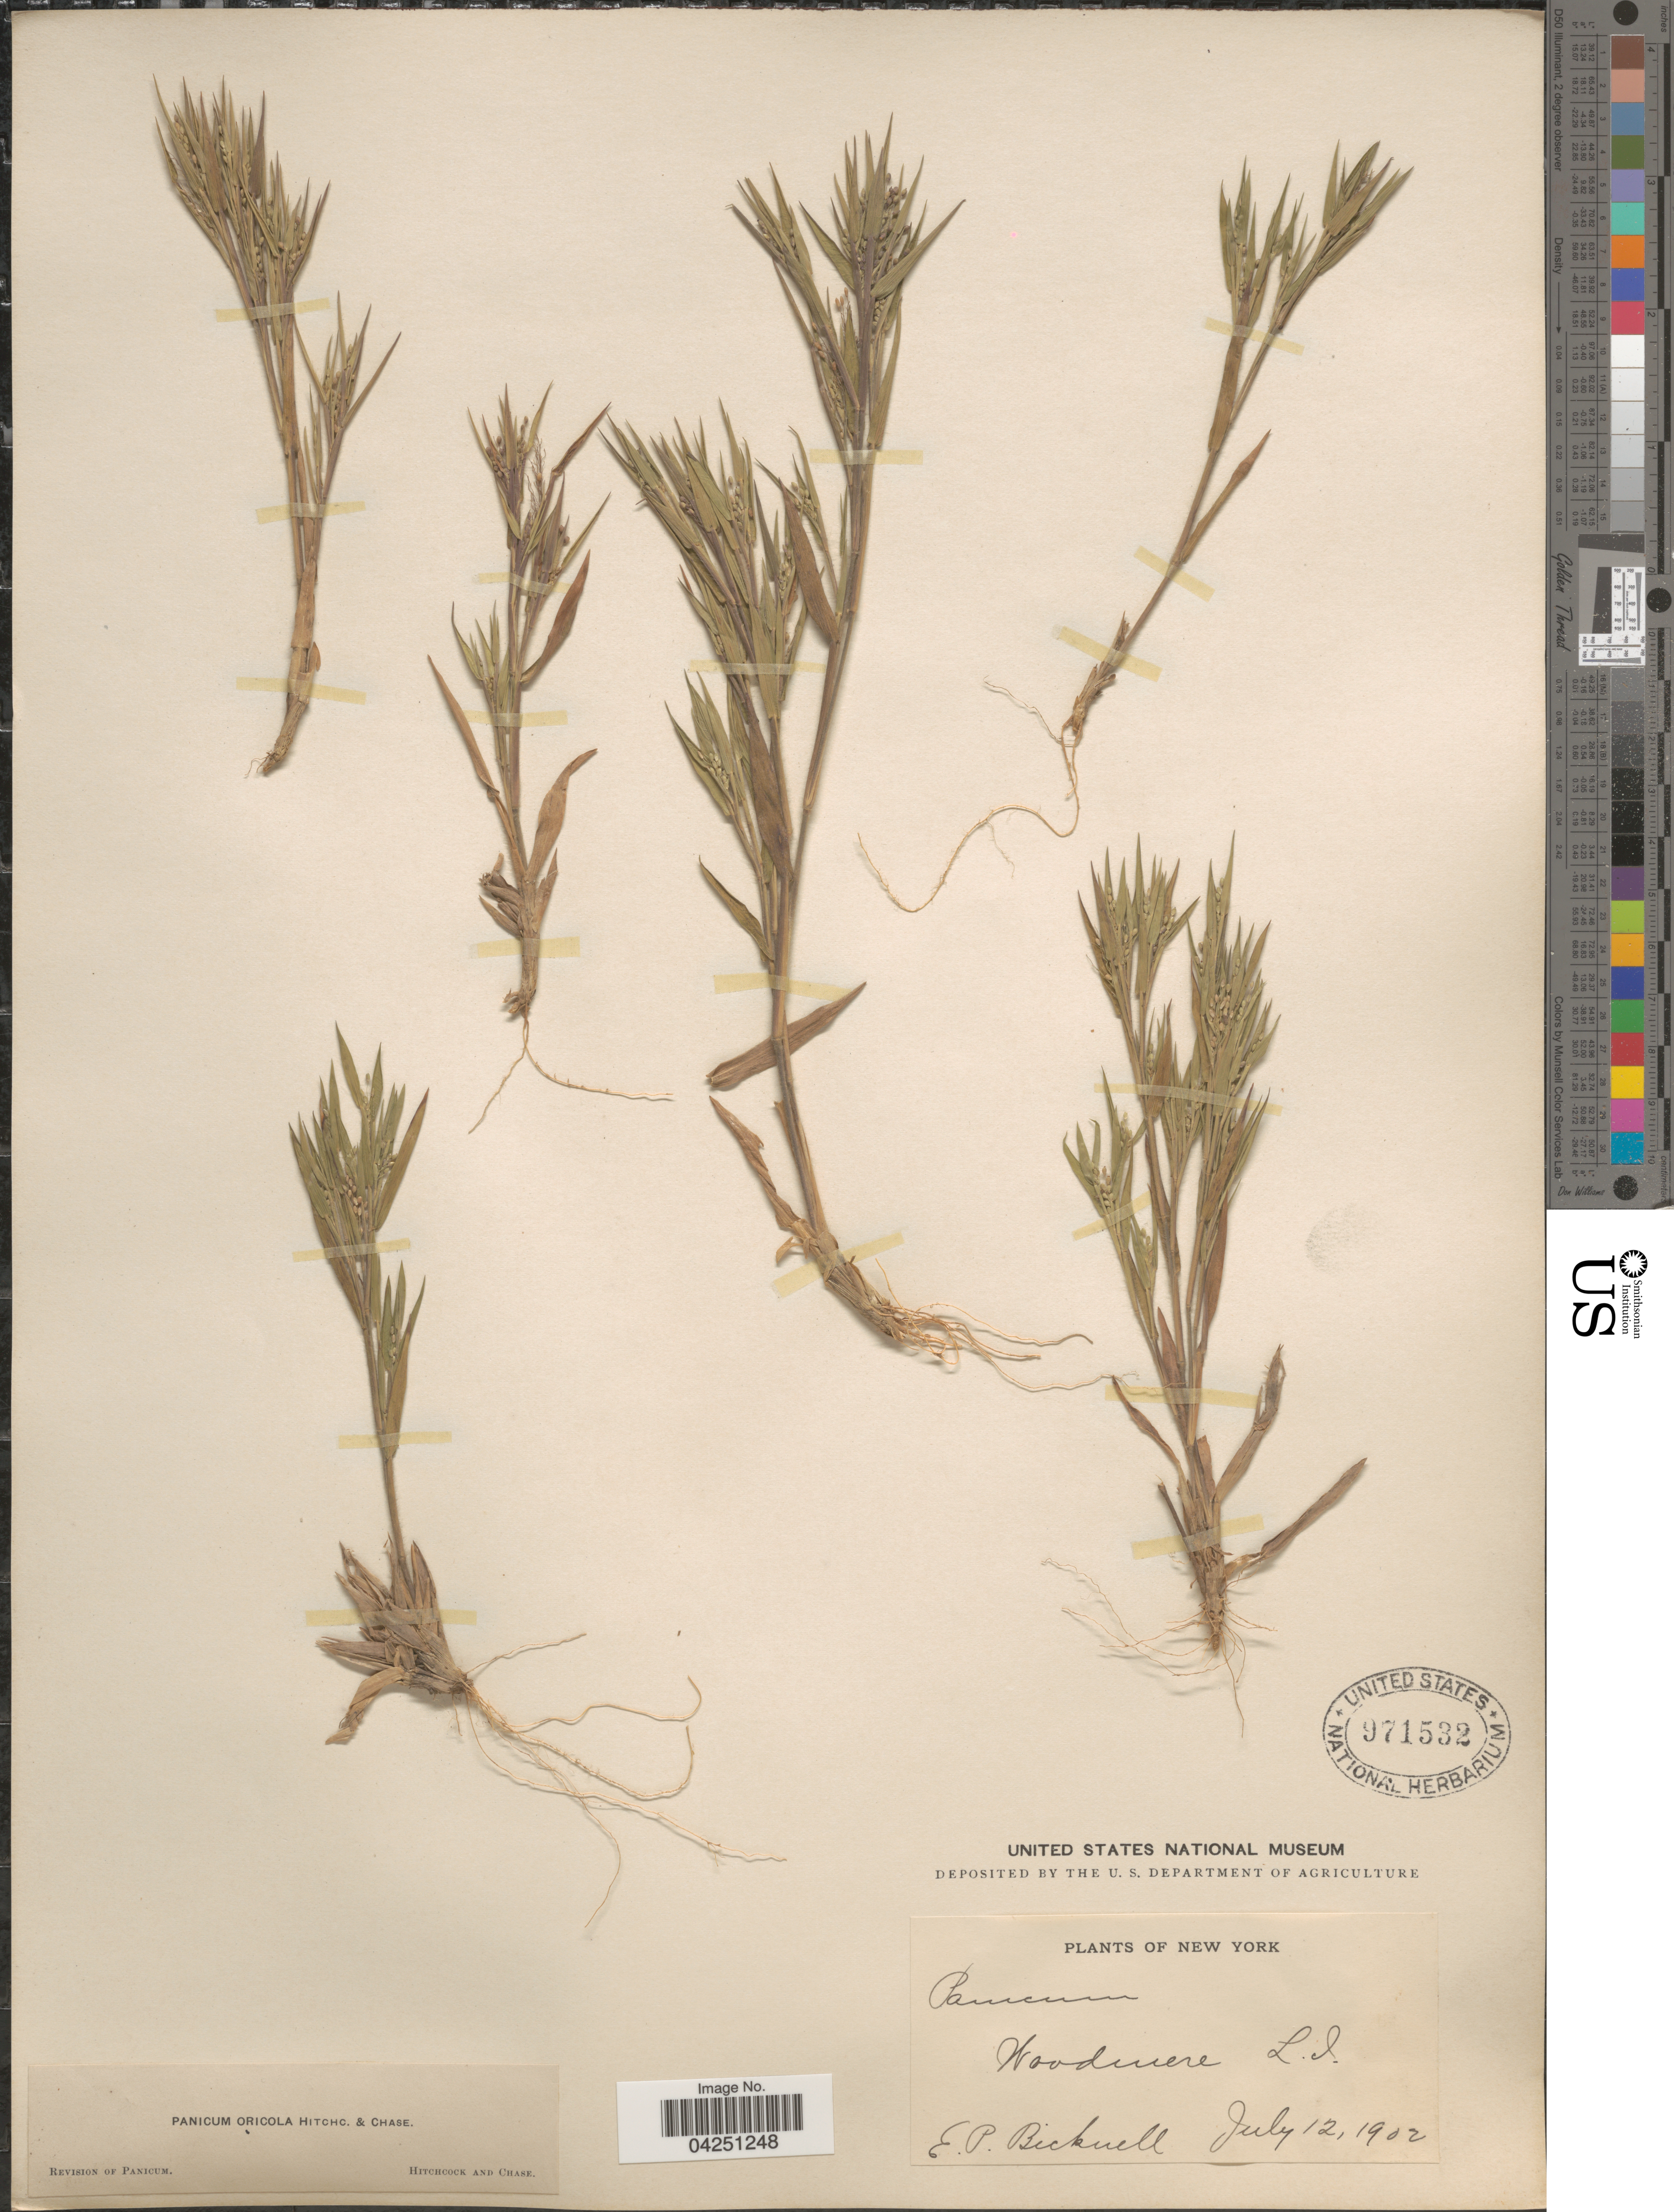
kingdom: Plantae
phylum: Tracheophyta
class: Liliopsida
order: Poales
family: Poaceae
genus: Dichanthelium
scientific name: Dichanthelium acuminatum var. acuminatum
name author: (Sw.) Gould & C.A. Clark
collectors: E. P. Bicknell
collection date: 1902-07-12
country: United States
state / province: New York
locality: Woodmere L.I.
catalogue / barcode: US 971532